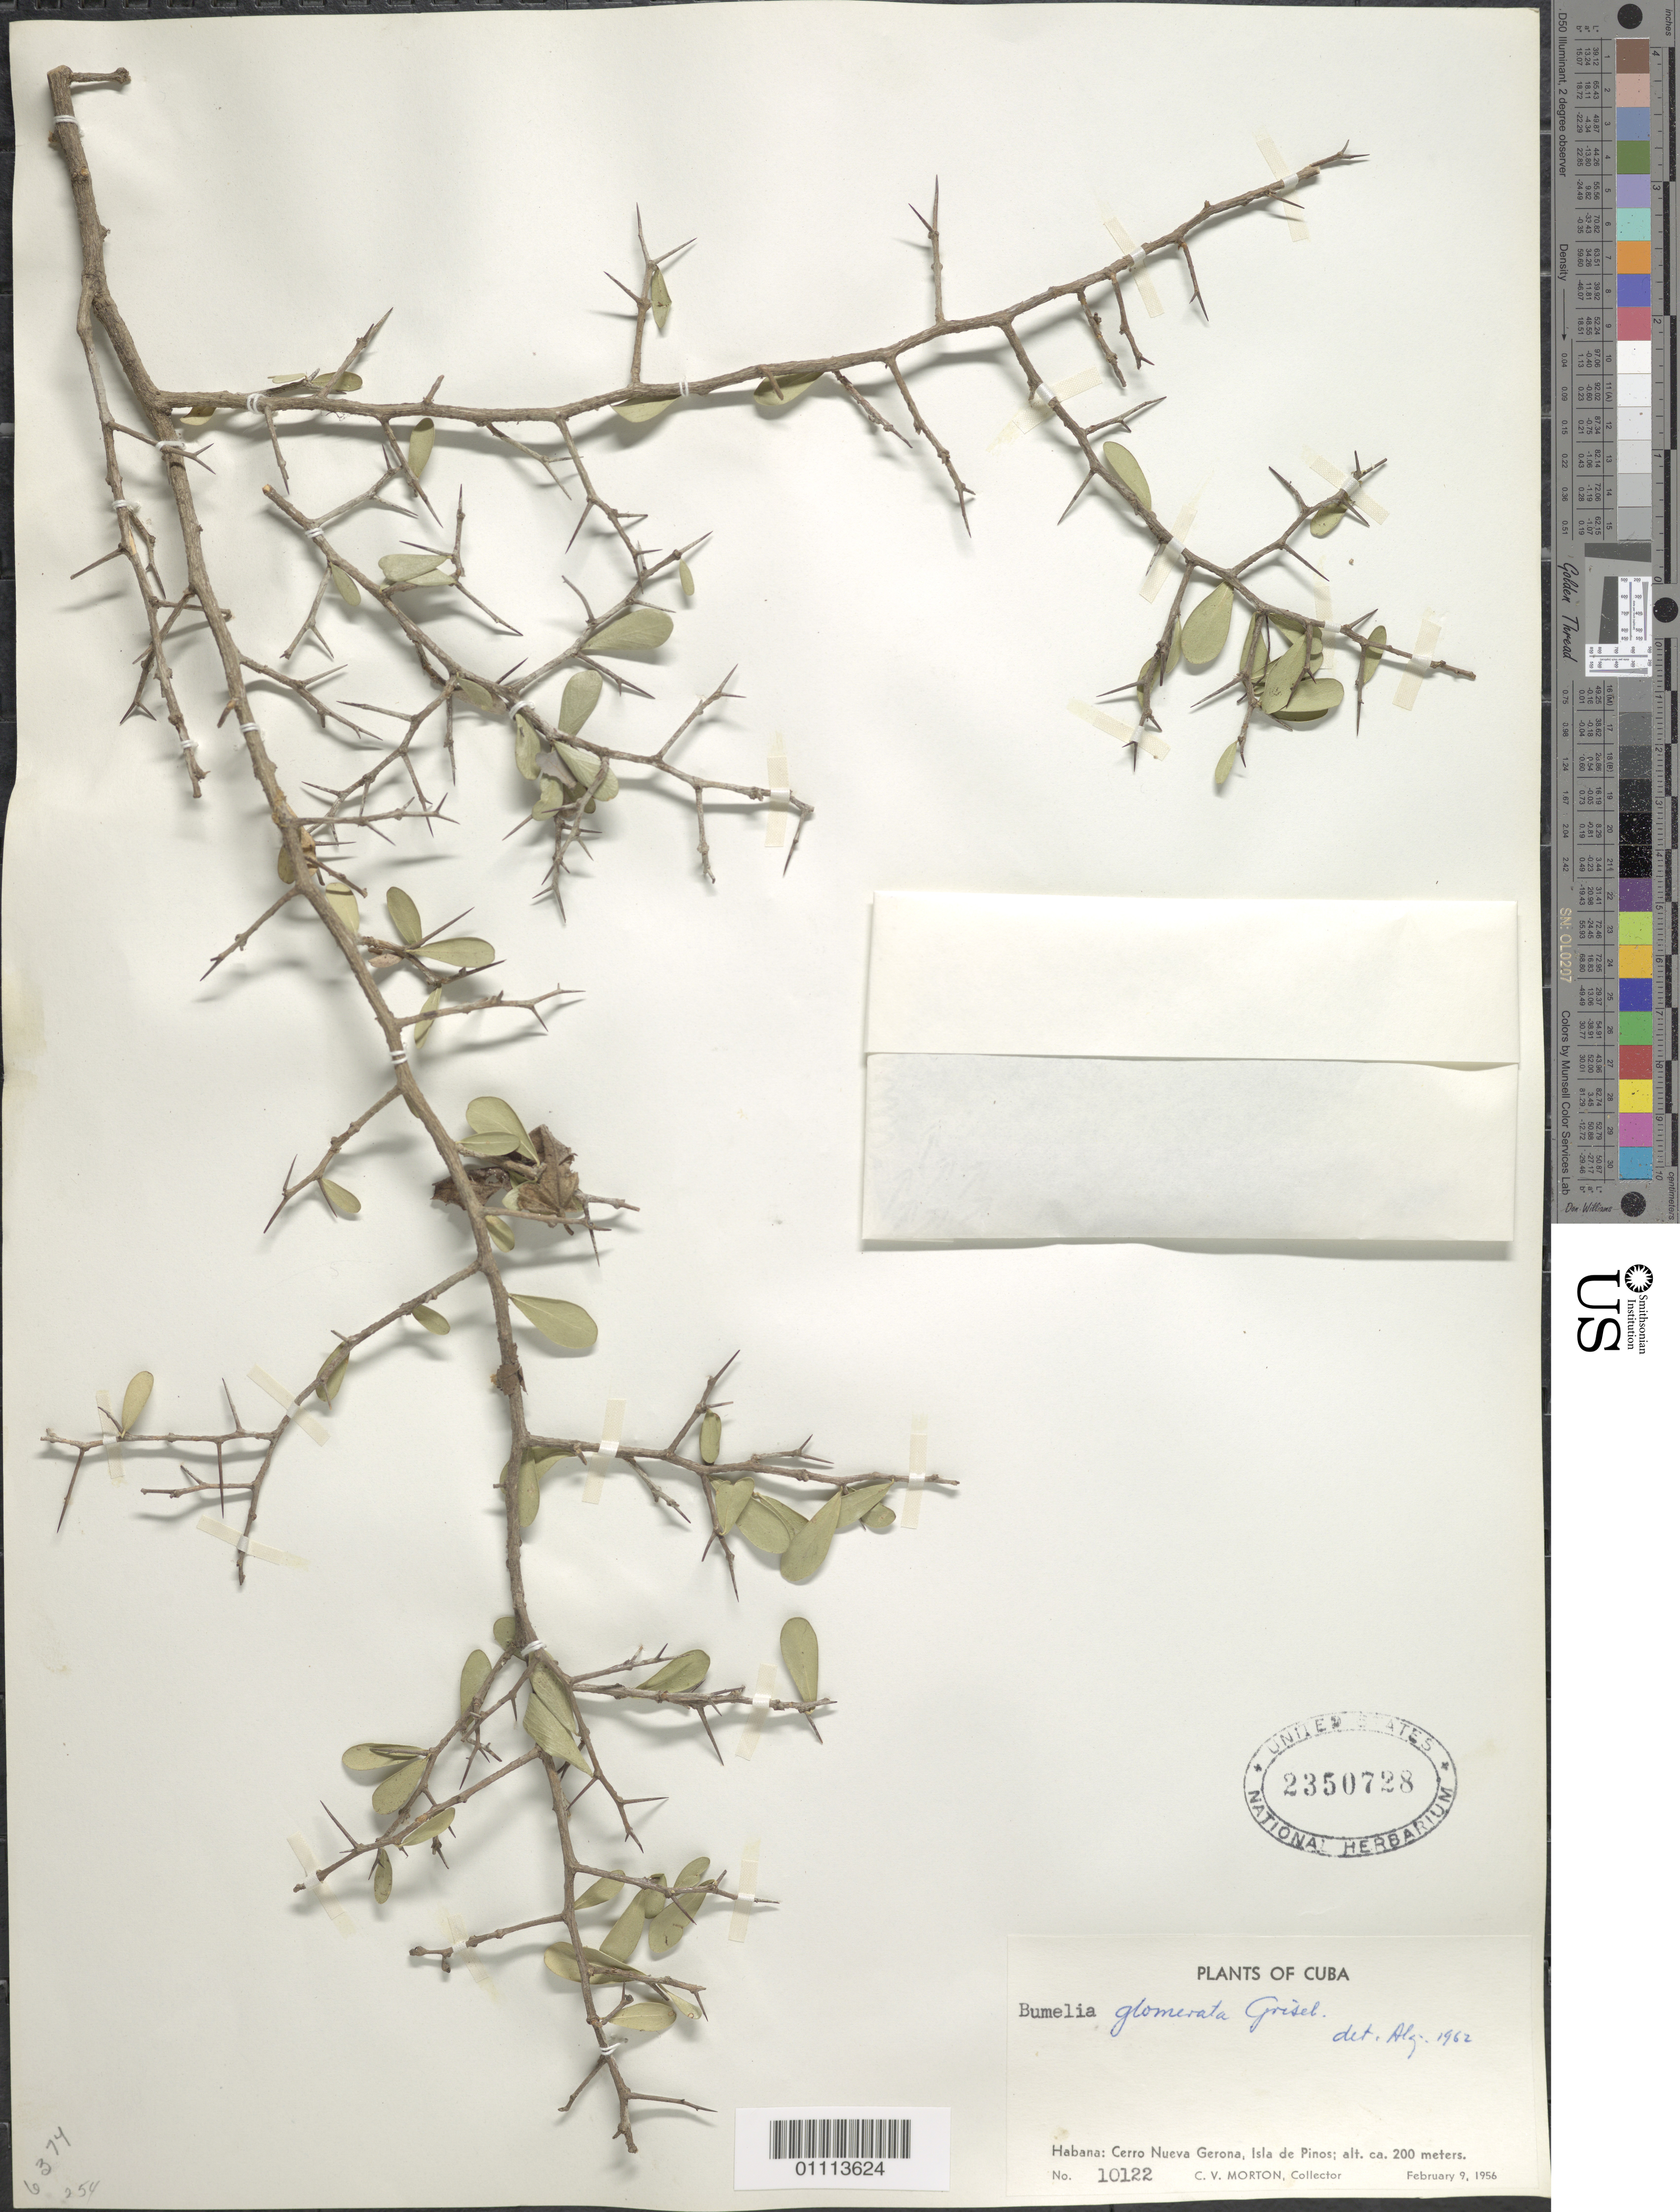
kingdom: Plantae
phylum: Tracheophyta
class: Magnoliopsida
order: Ericales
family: Sapotaceae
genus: Sideroxylon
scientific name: Sideroxylon horridum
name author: (Griseb.) T.D. Penn.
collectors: C. V. Morton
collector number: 10122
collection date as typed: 09 Feb 1956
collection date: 1956-02-09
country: Cuba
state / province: Isla de La Juventud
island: Isla de la Juventud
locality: Isle of Pines, Cerro Nuevo Gerona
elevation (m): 200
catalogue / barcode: US 2350728